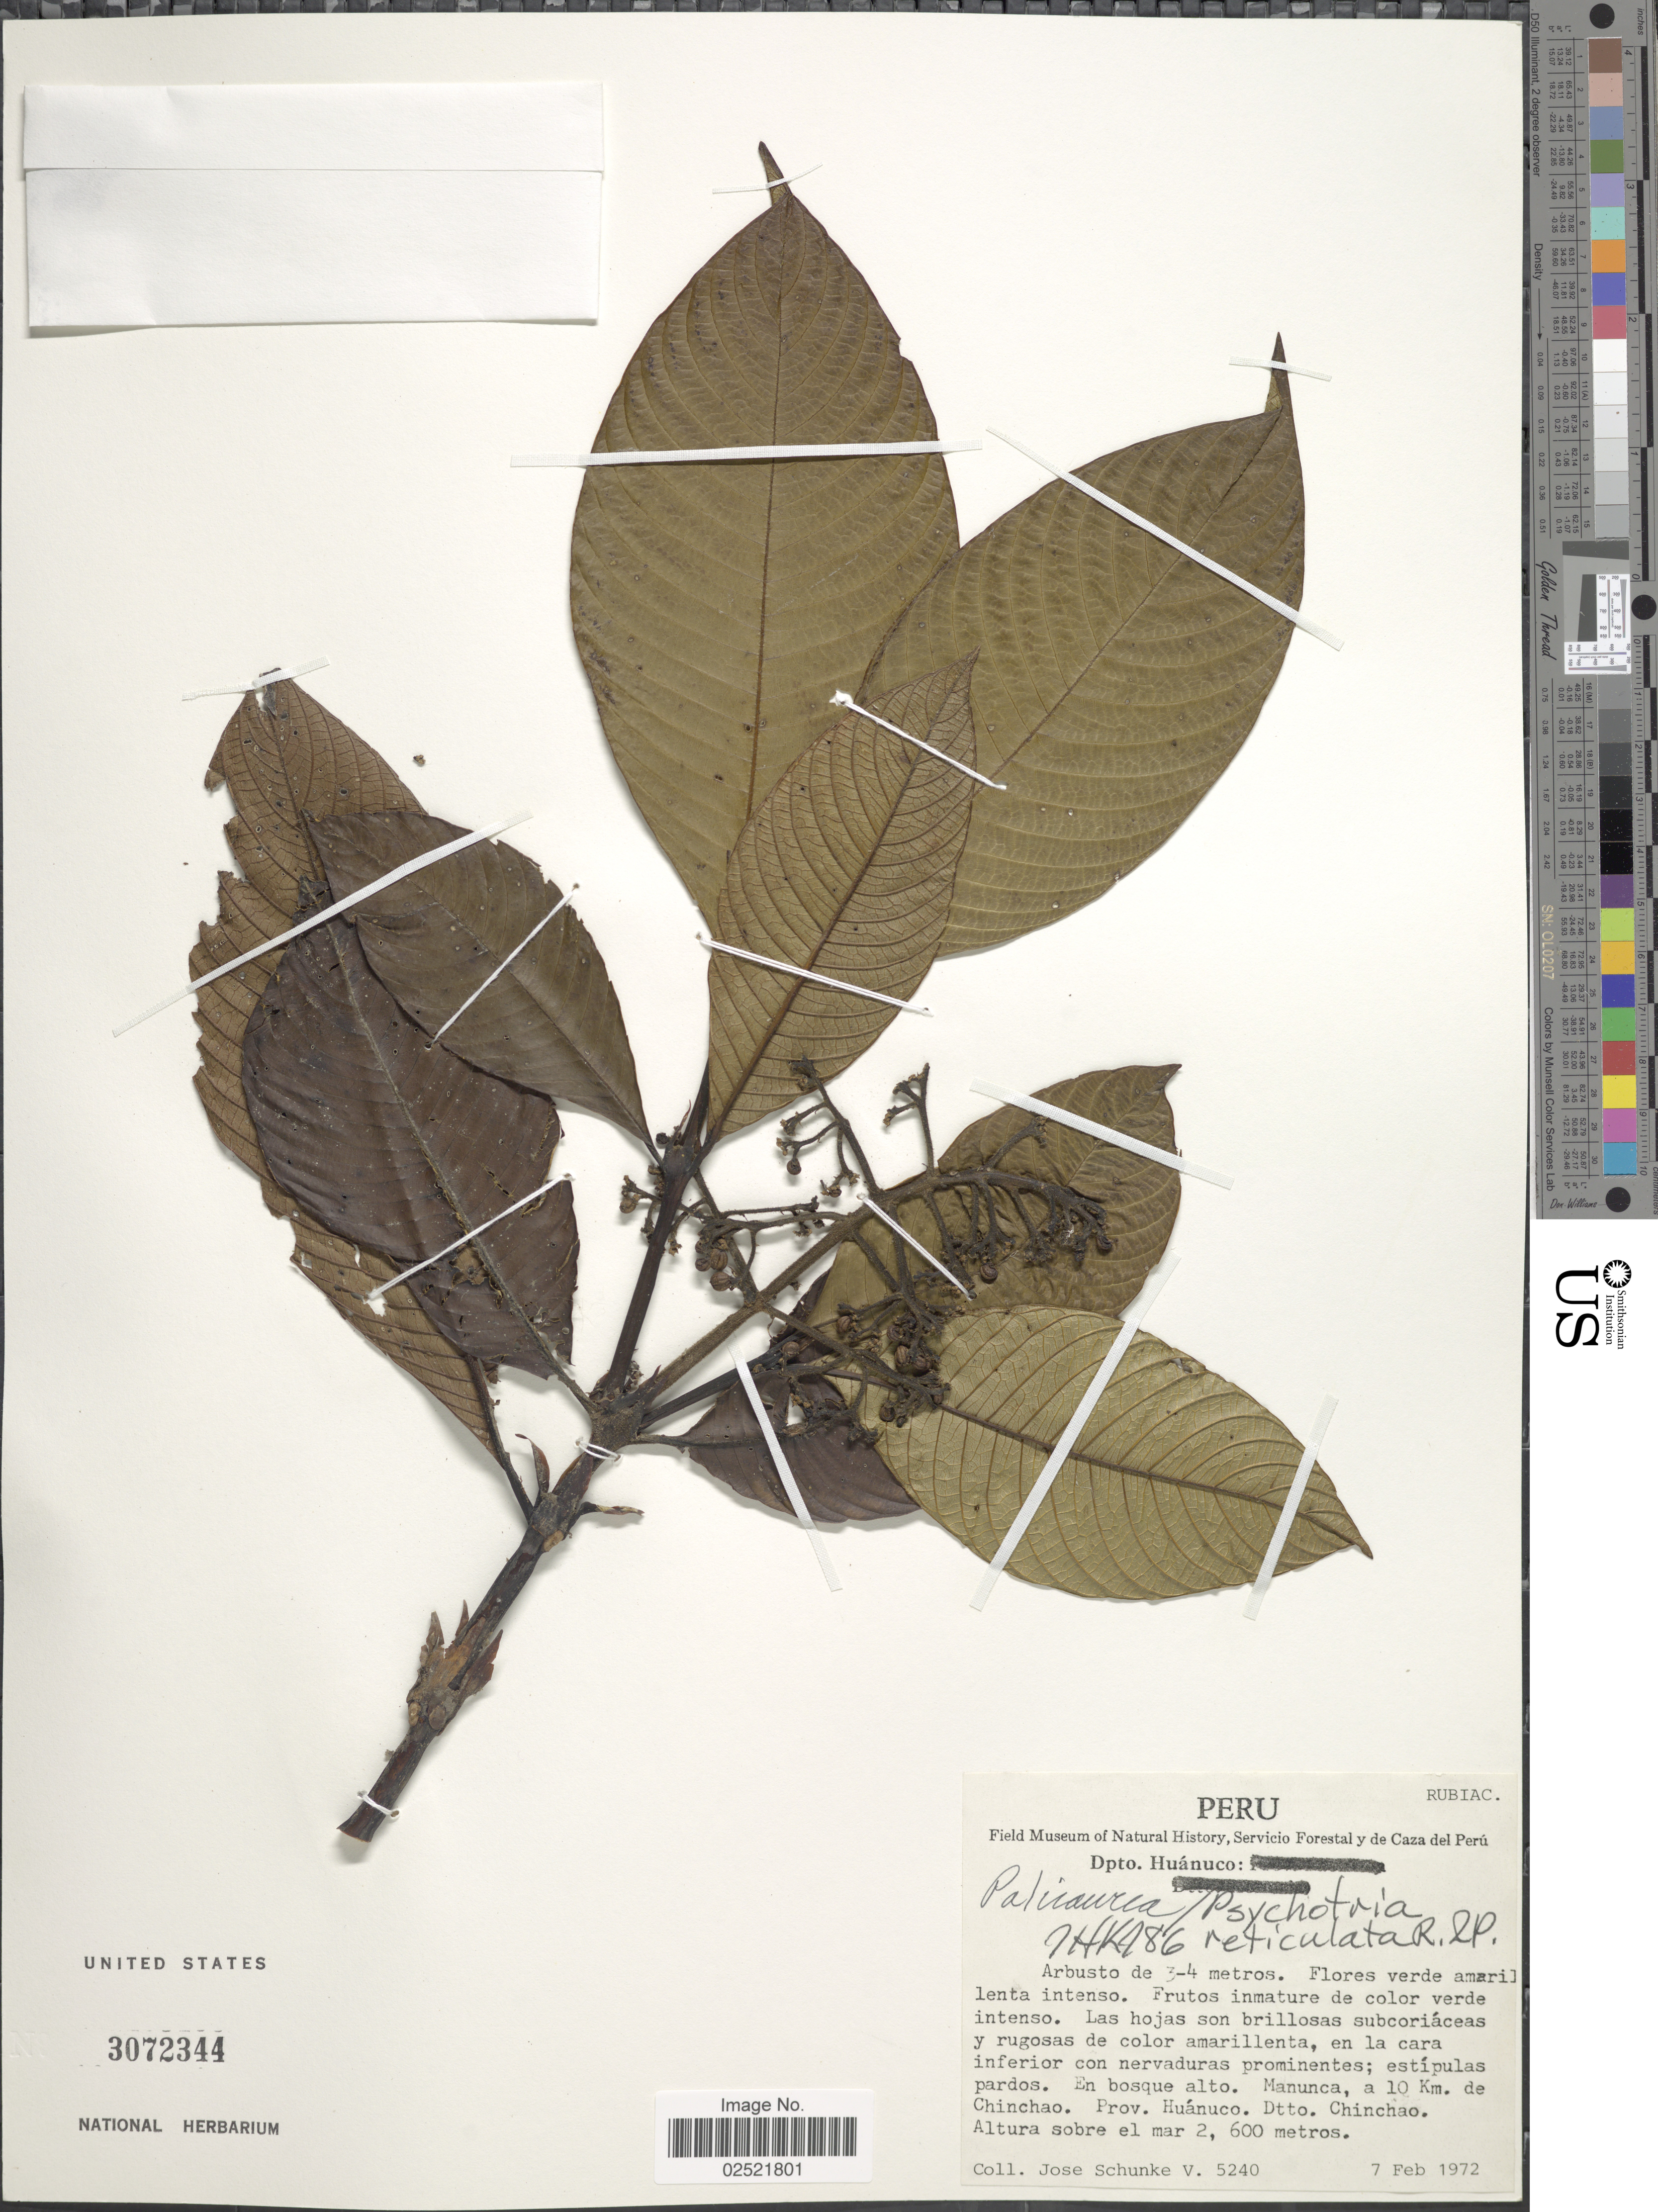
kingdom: Plantae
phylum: Tracheophyta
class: Magnoliopsida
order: Gentianales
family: Rubiaceae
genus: Psychotria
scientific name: Psychotria reticulata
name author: Ruiz & Pav.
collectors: J. Schunke Vigo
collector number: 5240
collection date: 1972-02-07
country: Peru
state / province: Huánuco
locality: Manunca, a 10 km de Chinchao, Prov. Huanuco, Dtto. Chinchao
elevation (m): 2600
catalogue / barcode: US 3072344